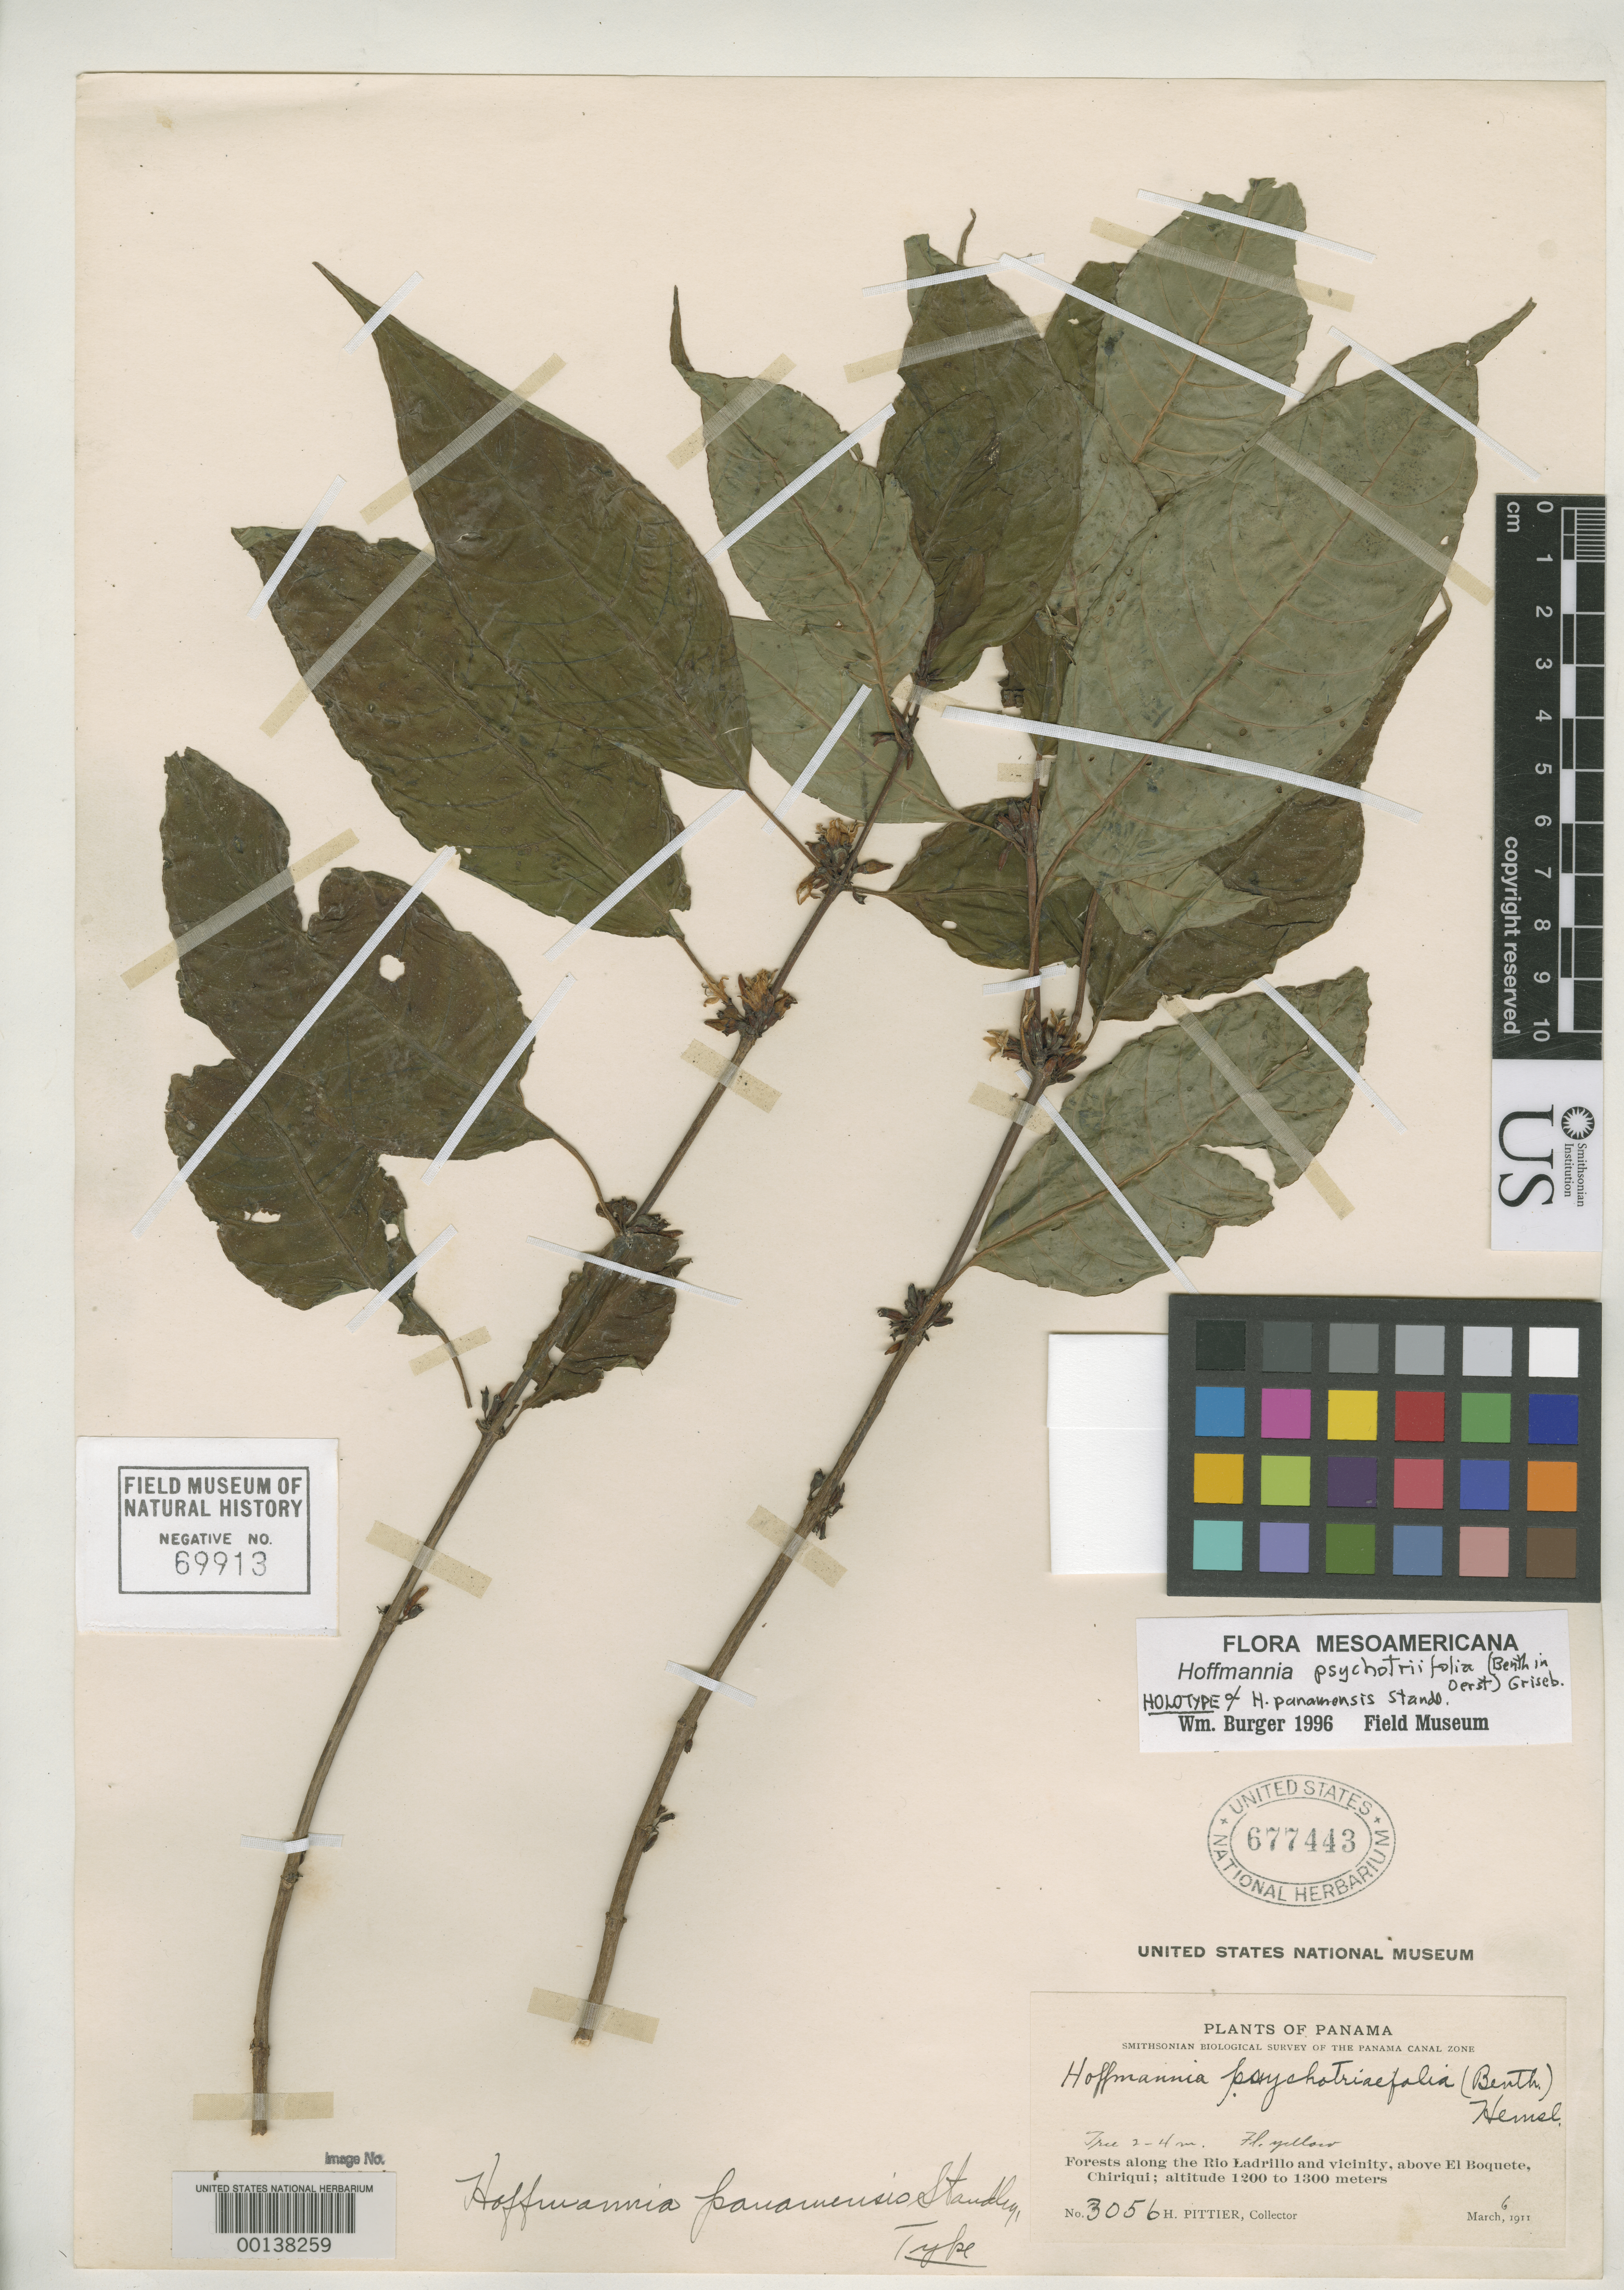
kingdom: Plantae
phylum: Tracheophyta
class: Magnoliopsida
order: Gentianales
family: Rubiaceae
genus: Hoffmannia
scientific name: Hoffmannia panamensis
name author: Standl.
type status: Holotype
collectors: H. F. Pittier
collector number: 3056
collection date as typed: Mar 1911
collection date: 1911-03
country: Panama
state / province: Chiriquí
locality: Forets along Rio Ladrillo & vicinity, above El Boquete.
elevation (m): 1200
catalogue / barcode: US 677443